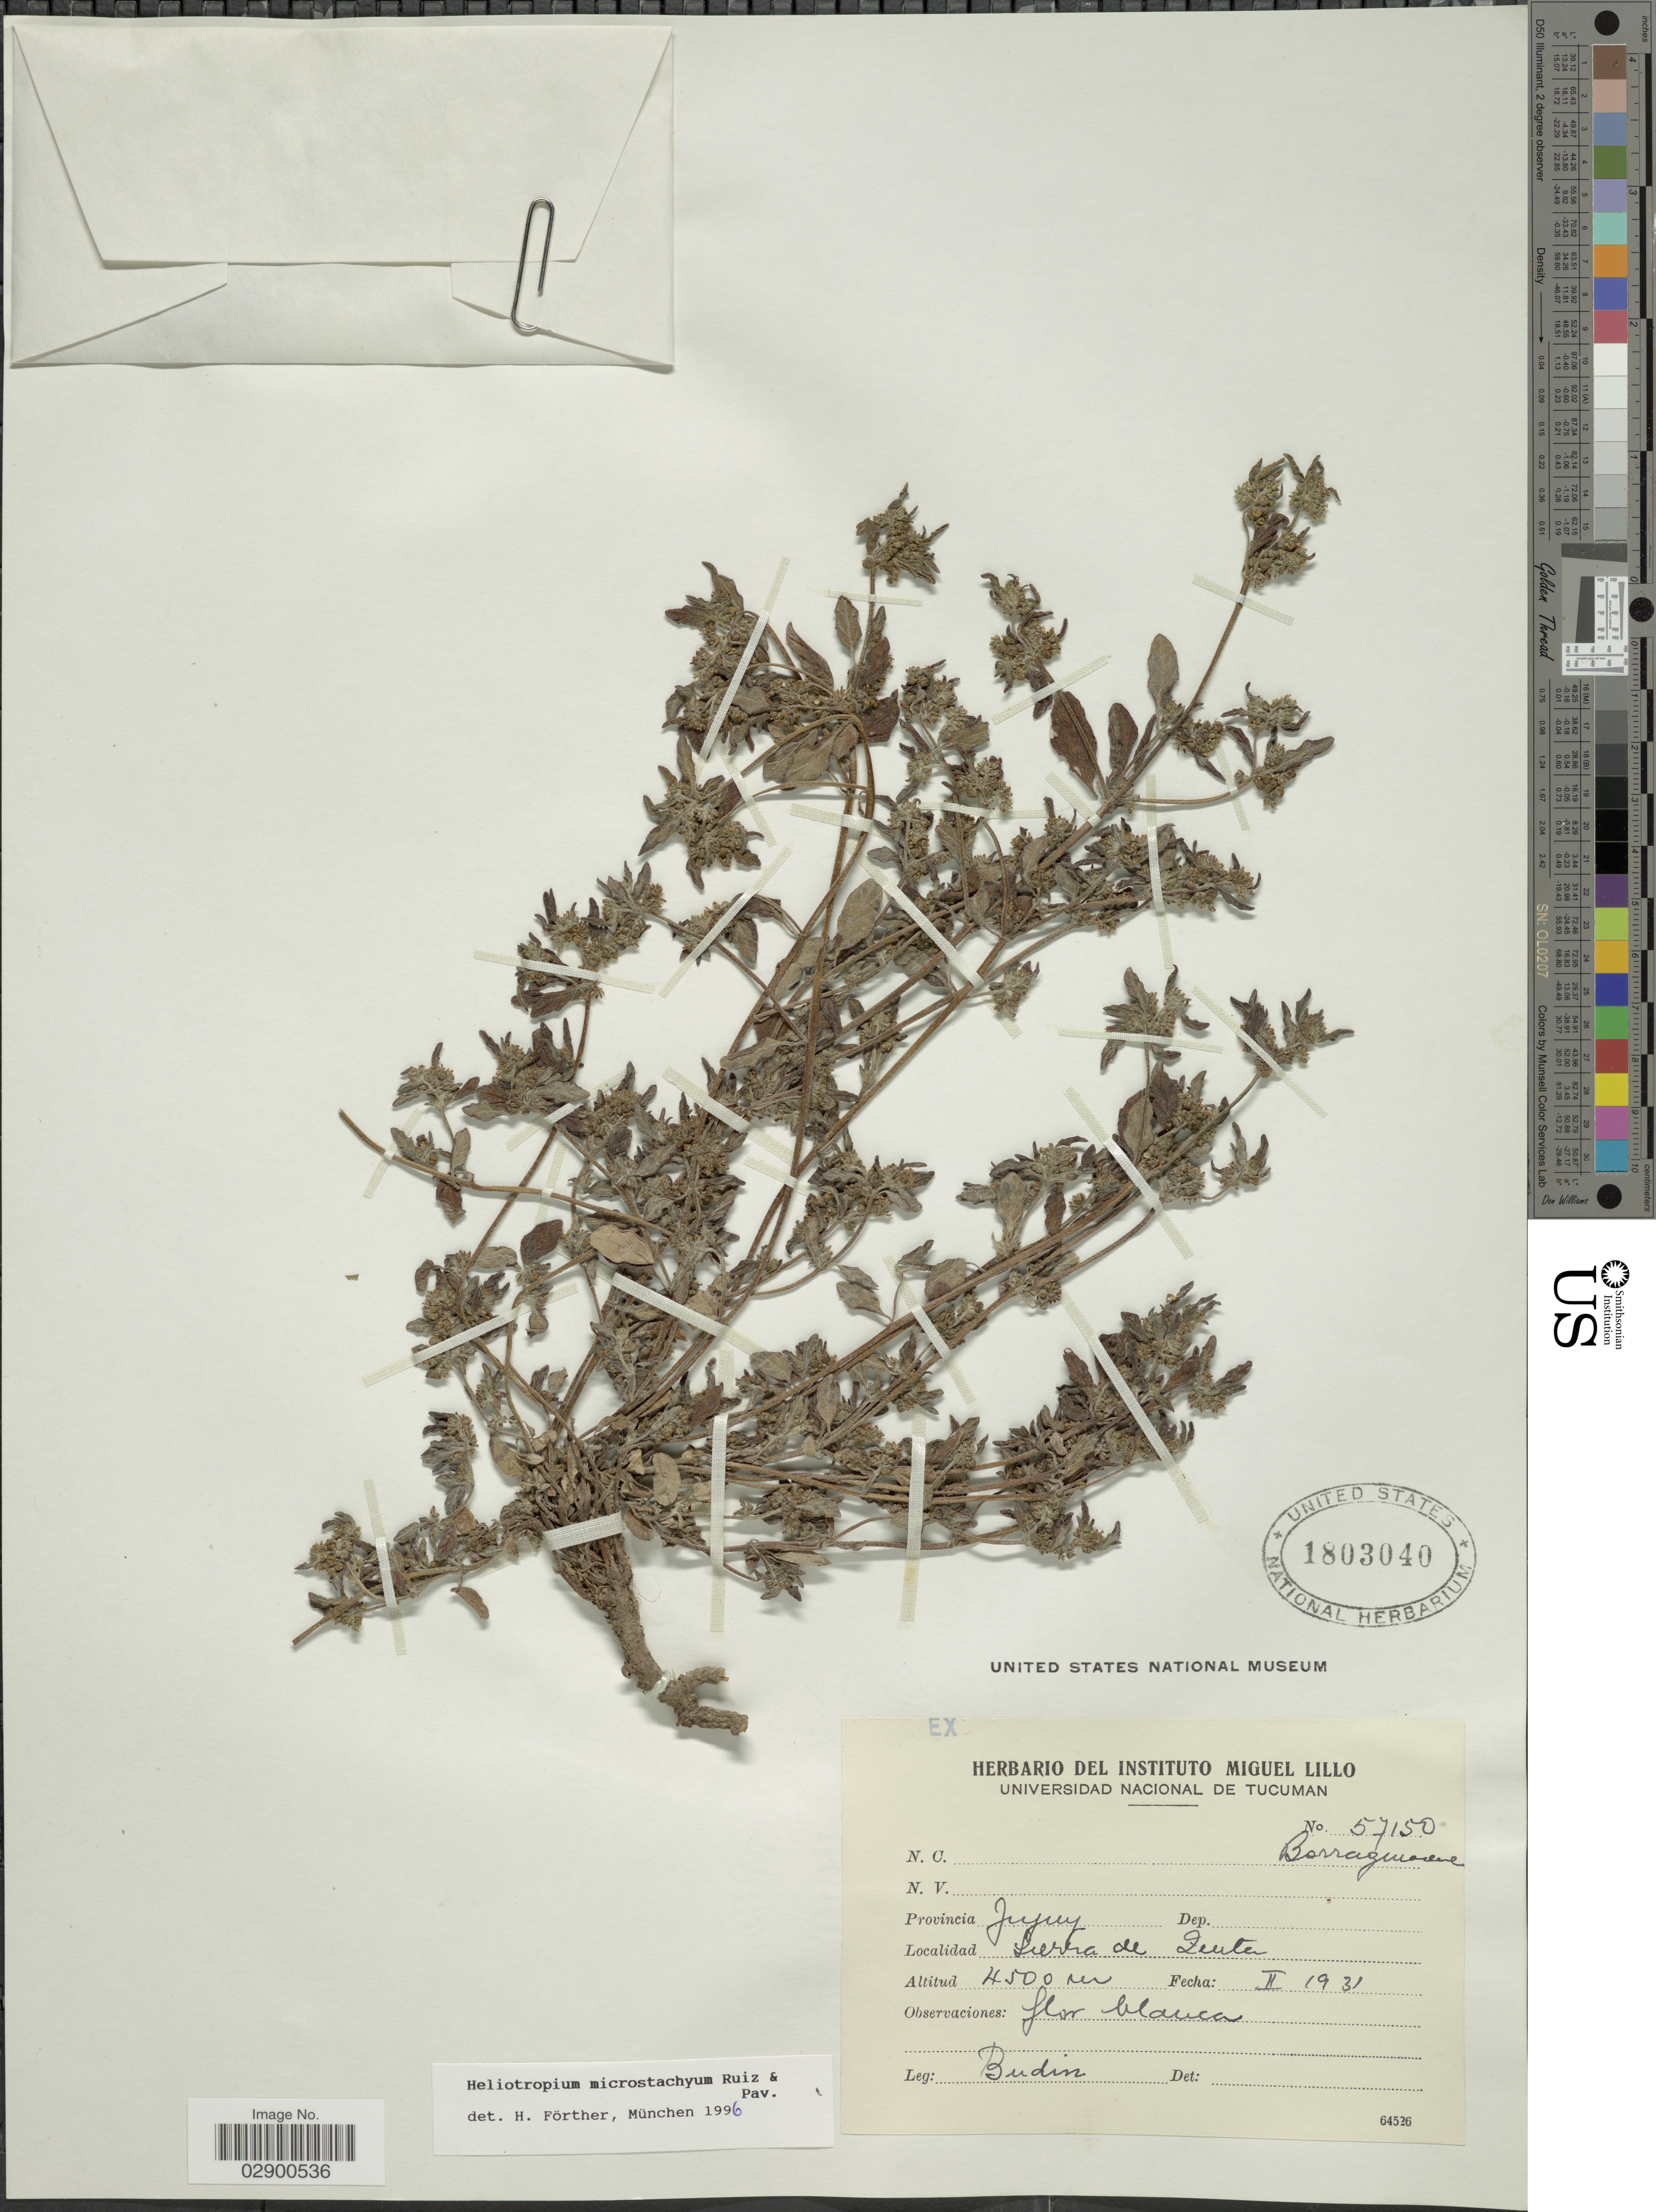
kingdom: Plantae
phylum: Tracheophyta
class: Magnoliopsida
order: Boraginales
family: Heliotropiaceae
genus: Heliotropium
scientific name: Heliotropium microstachyum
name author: Ruiz & Pav.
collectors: Budin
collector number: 57150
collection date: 1931-02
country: Argentina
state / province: Jujuy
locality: Sierra de Zenta.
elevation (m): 4500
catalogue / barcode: US 1803040